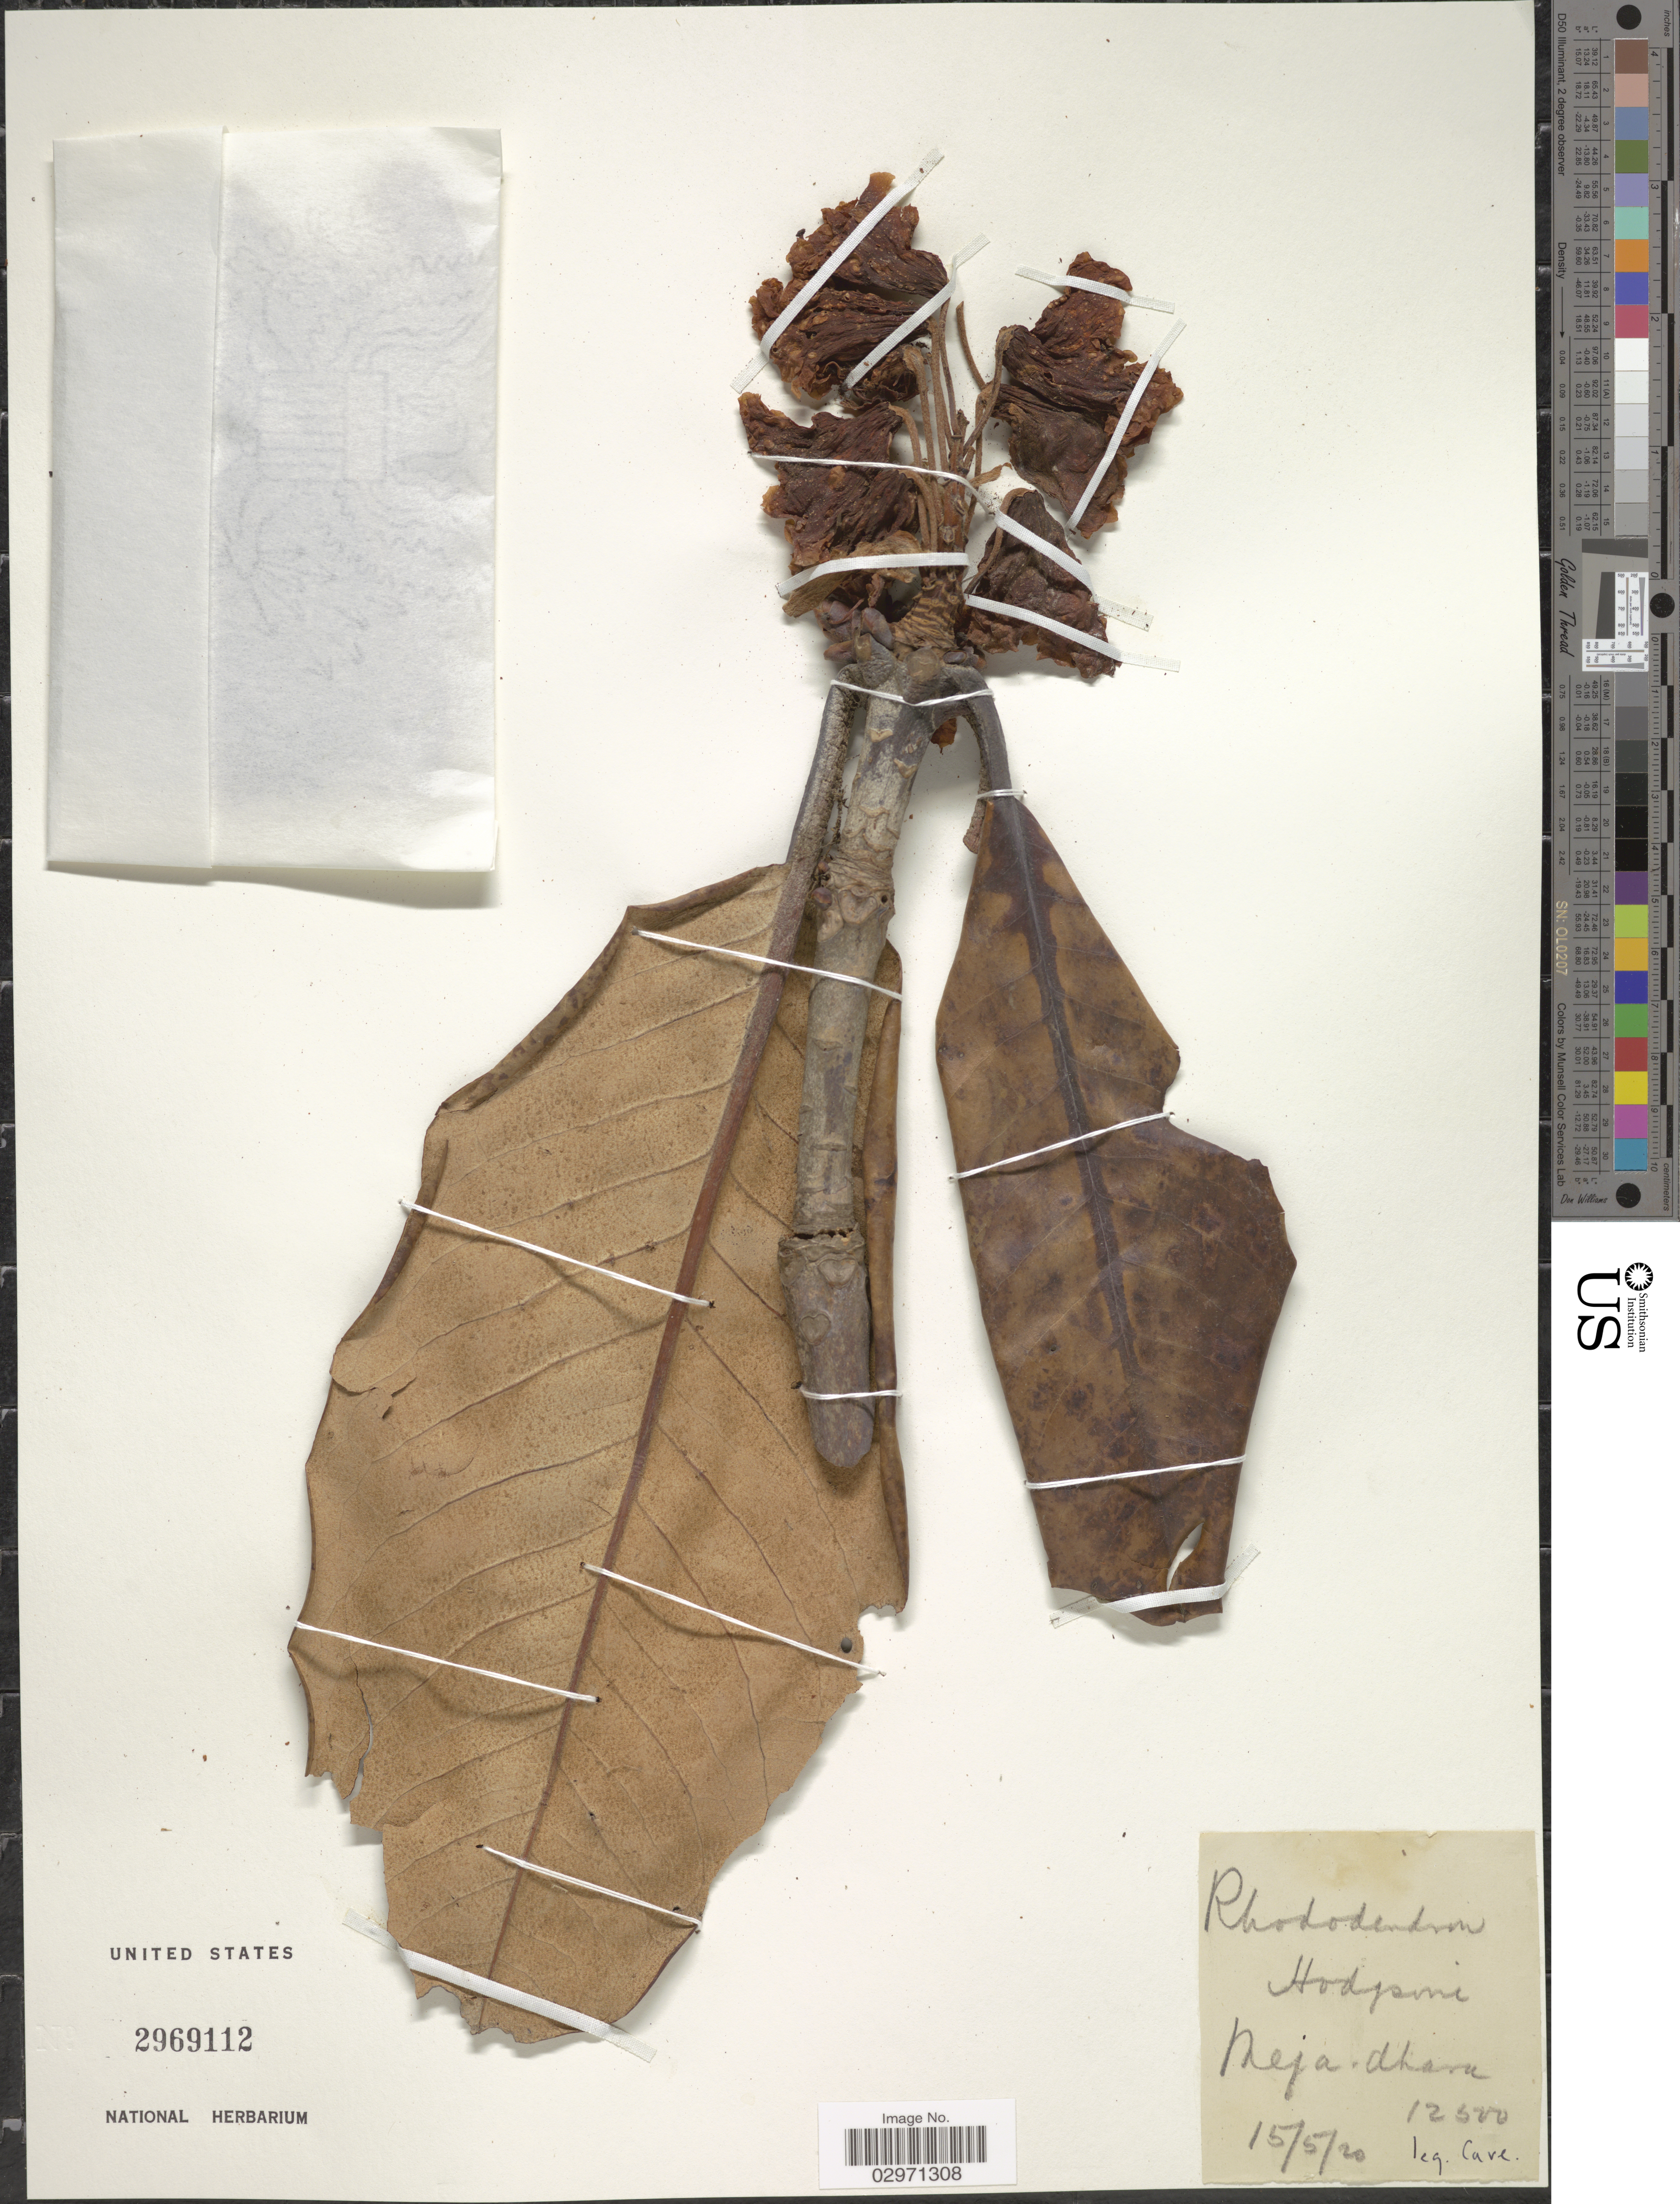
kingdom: Plantae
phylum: Tracheophyta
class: Magnoliopsida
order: Ericales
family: Ericaceae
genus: Rhododendron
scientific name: Rhododendron hodgsonii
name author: Hook. f.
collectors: Cave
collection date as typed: Transcribed d/m/y: 15/5/20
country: India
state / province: Uttar Pradesh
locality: Meja-Dhara.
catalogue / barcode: US 2969112